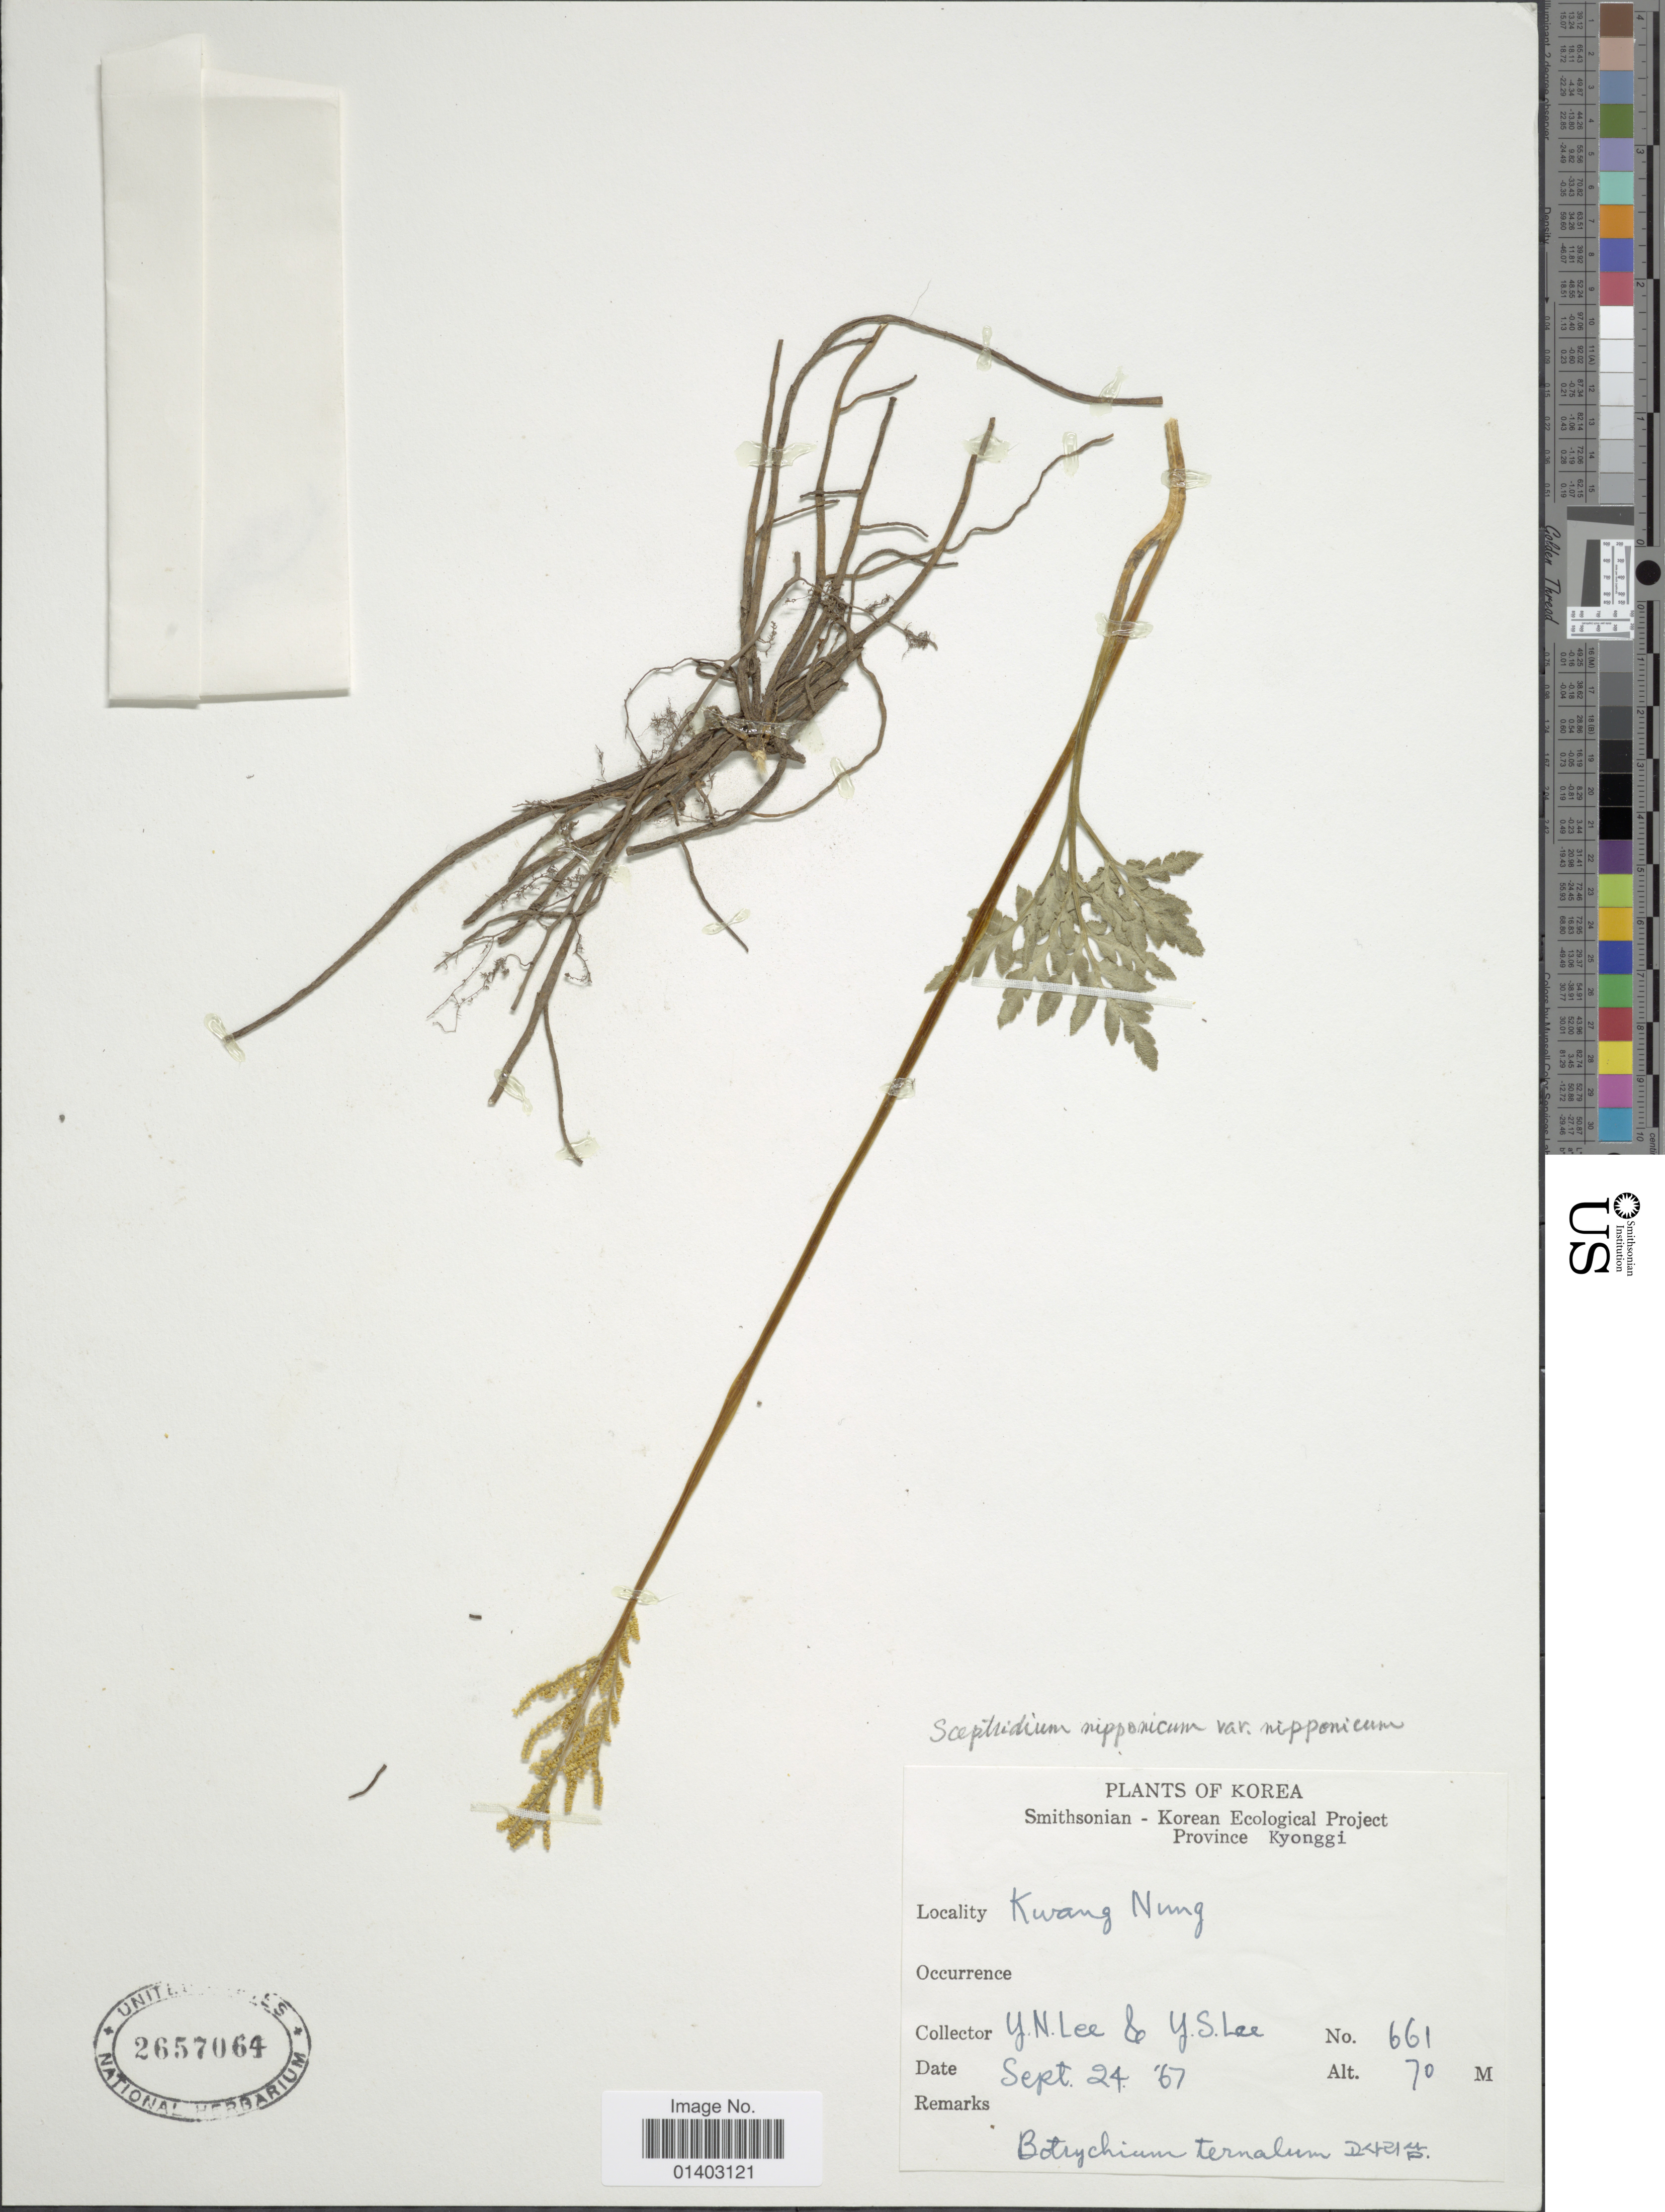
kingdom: Plantae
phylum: Tracheophyta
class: Polypodiopsida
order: Ophioglossales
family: Ophioglossaceae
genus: Botrychium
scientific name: Botrychium japonicum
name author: (Prantl) Underw.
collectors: Y. N. Lee & Y. S. Lee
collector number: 661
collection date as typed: Transcribed d/m/y: 24/9/67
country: South Korea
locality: Province Kyonggi, Kwang Nung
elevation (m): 70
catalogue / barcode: US 2657064